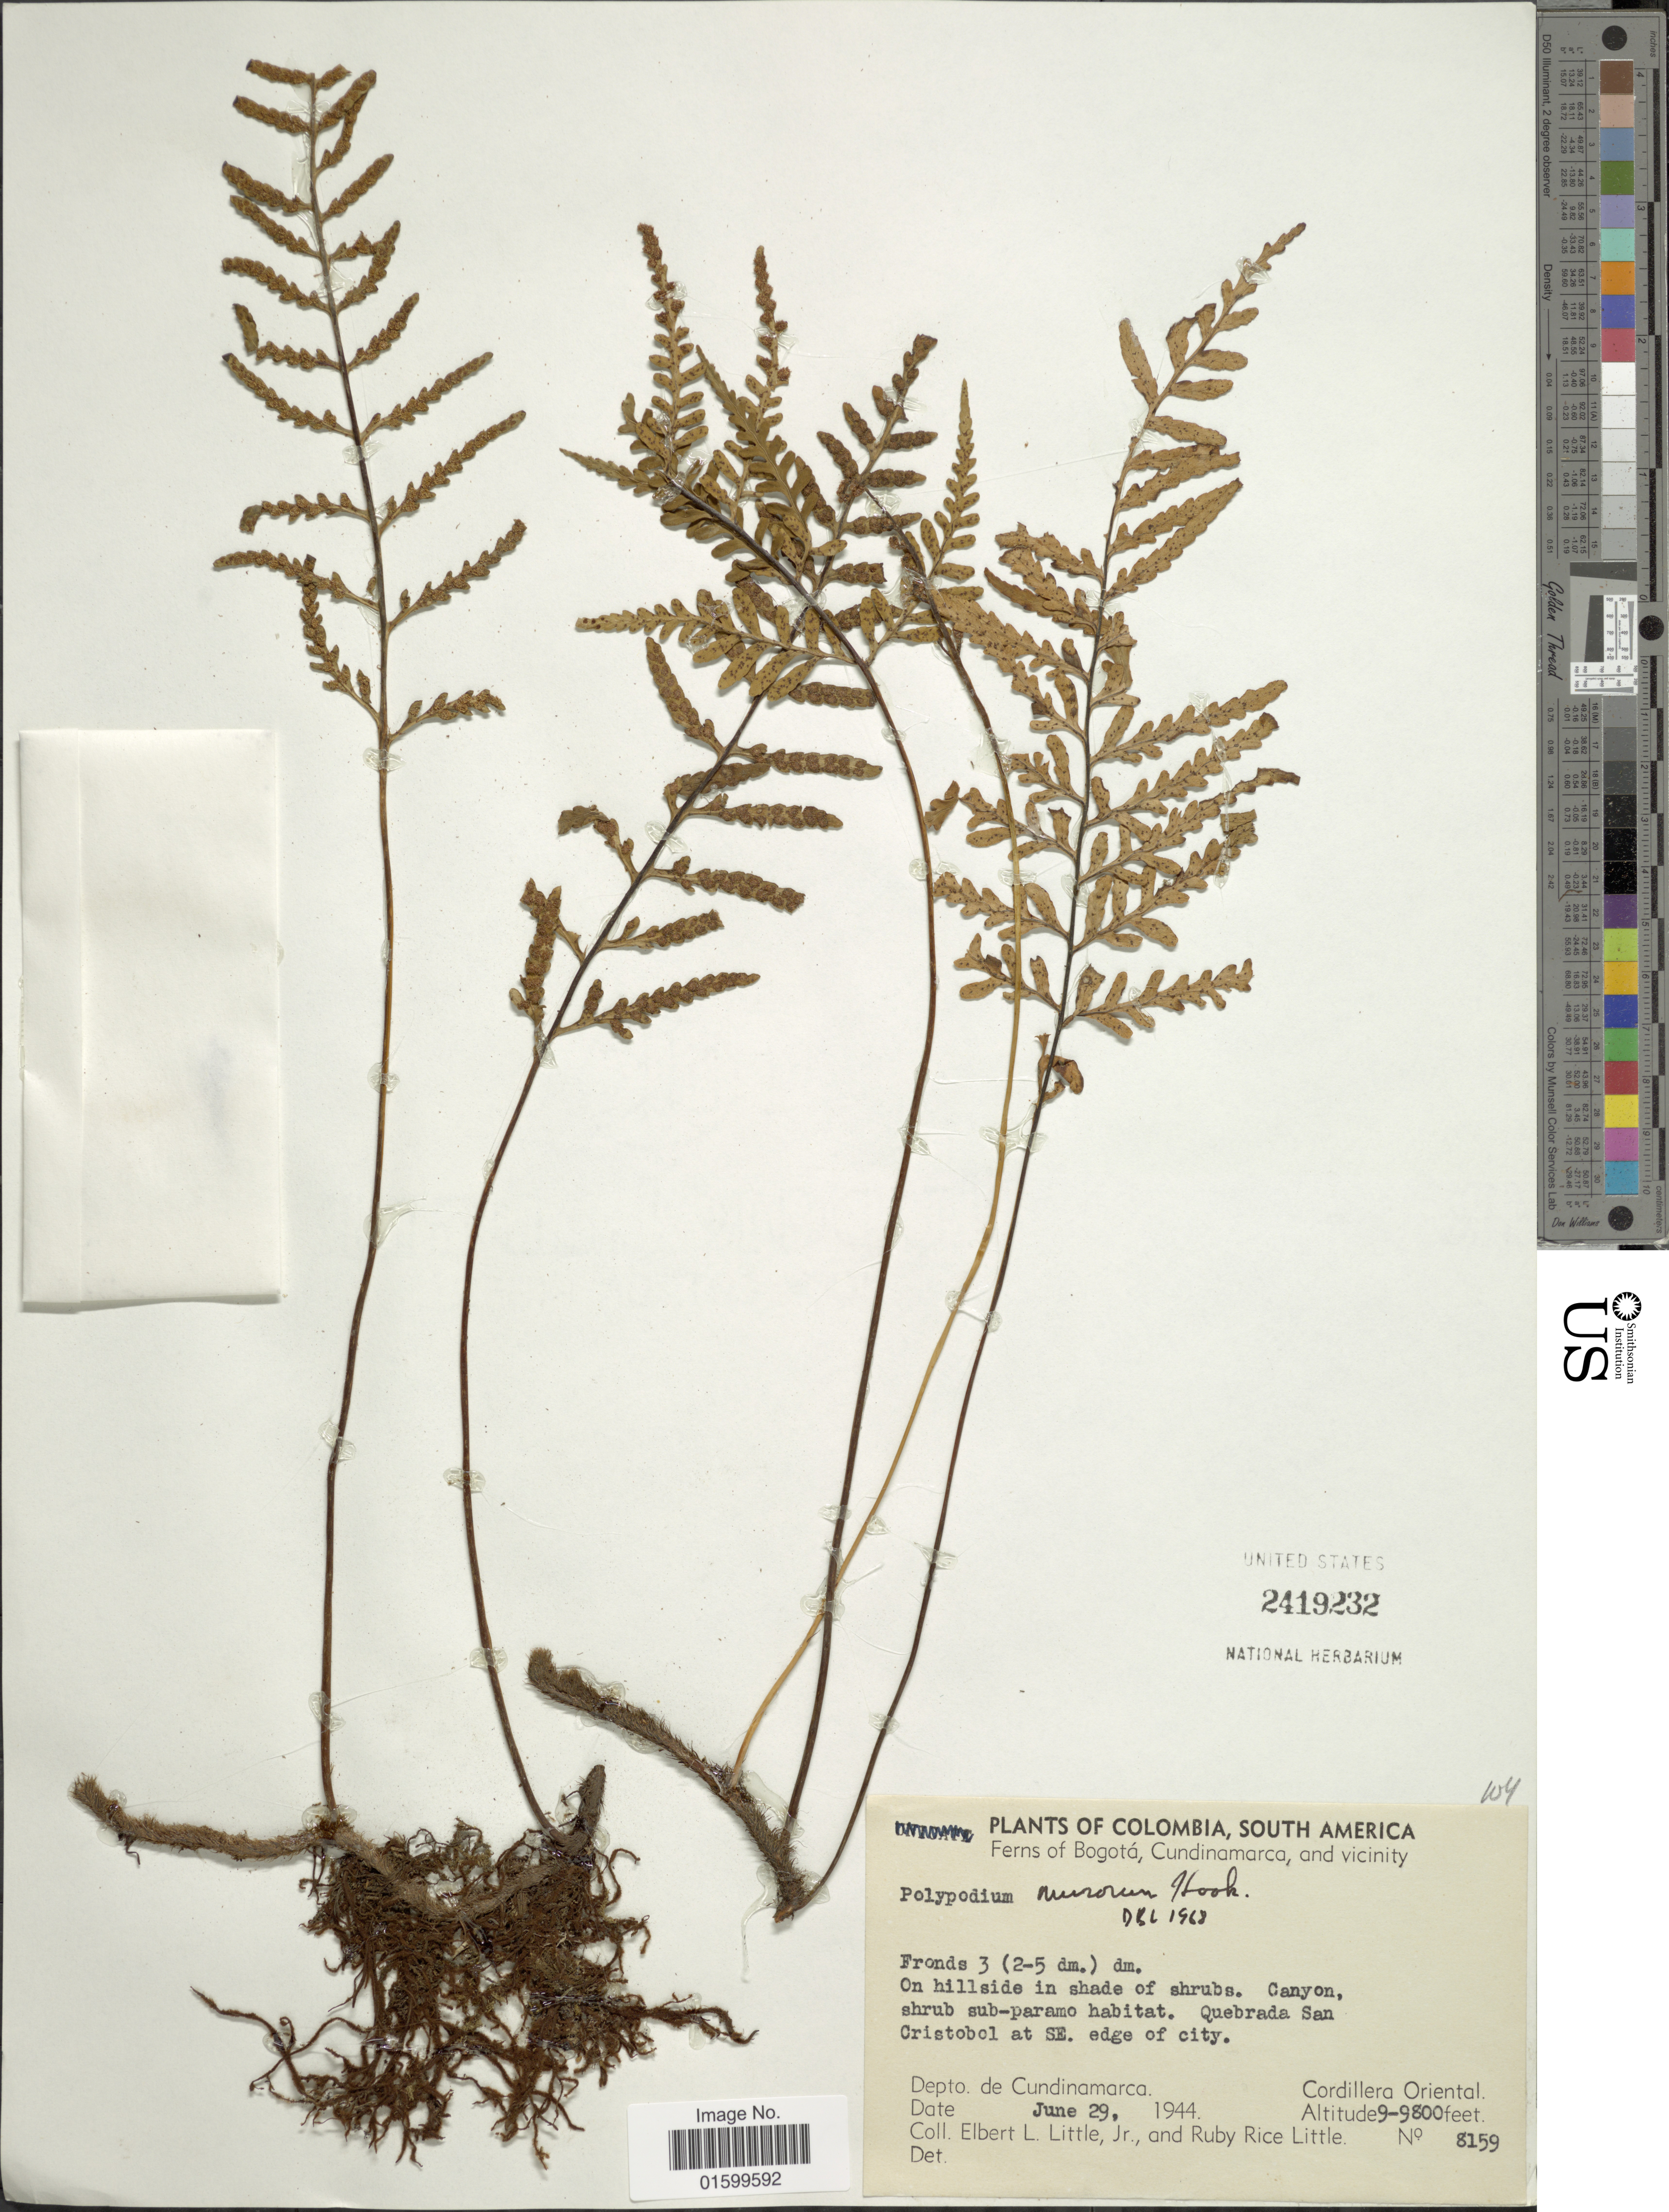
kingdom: Plantae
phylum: Tracheophyta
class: Polypodiopsida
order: Polypodiales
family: Polypodiaceae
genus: Pleopeltis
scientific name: Pleopeltis murorum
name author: (Hook.) A.R. Sm. & Tejero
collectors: E. L. Little & R. R. Little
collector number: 8159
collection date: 1944-06-29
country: Colombia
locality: Bogota, Cundinamarca and vicinity, Quebrada San Cristobal at SE edge of city, Depto de Cundinamarca, Cordillera Oriental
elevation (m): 2743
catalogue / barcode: US 2419232